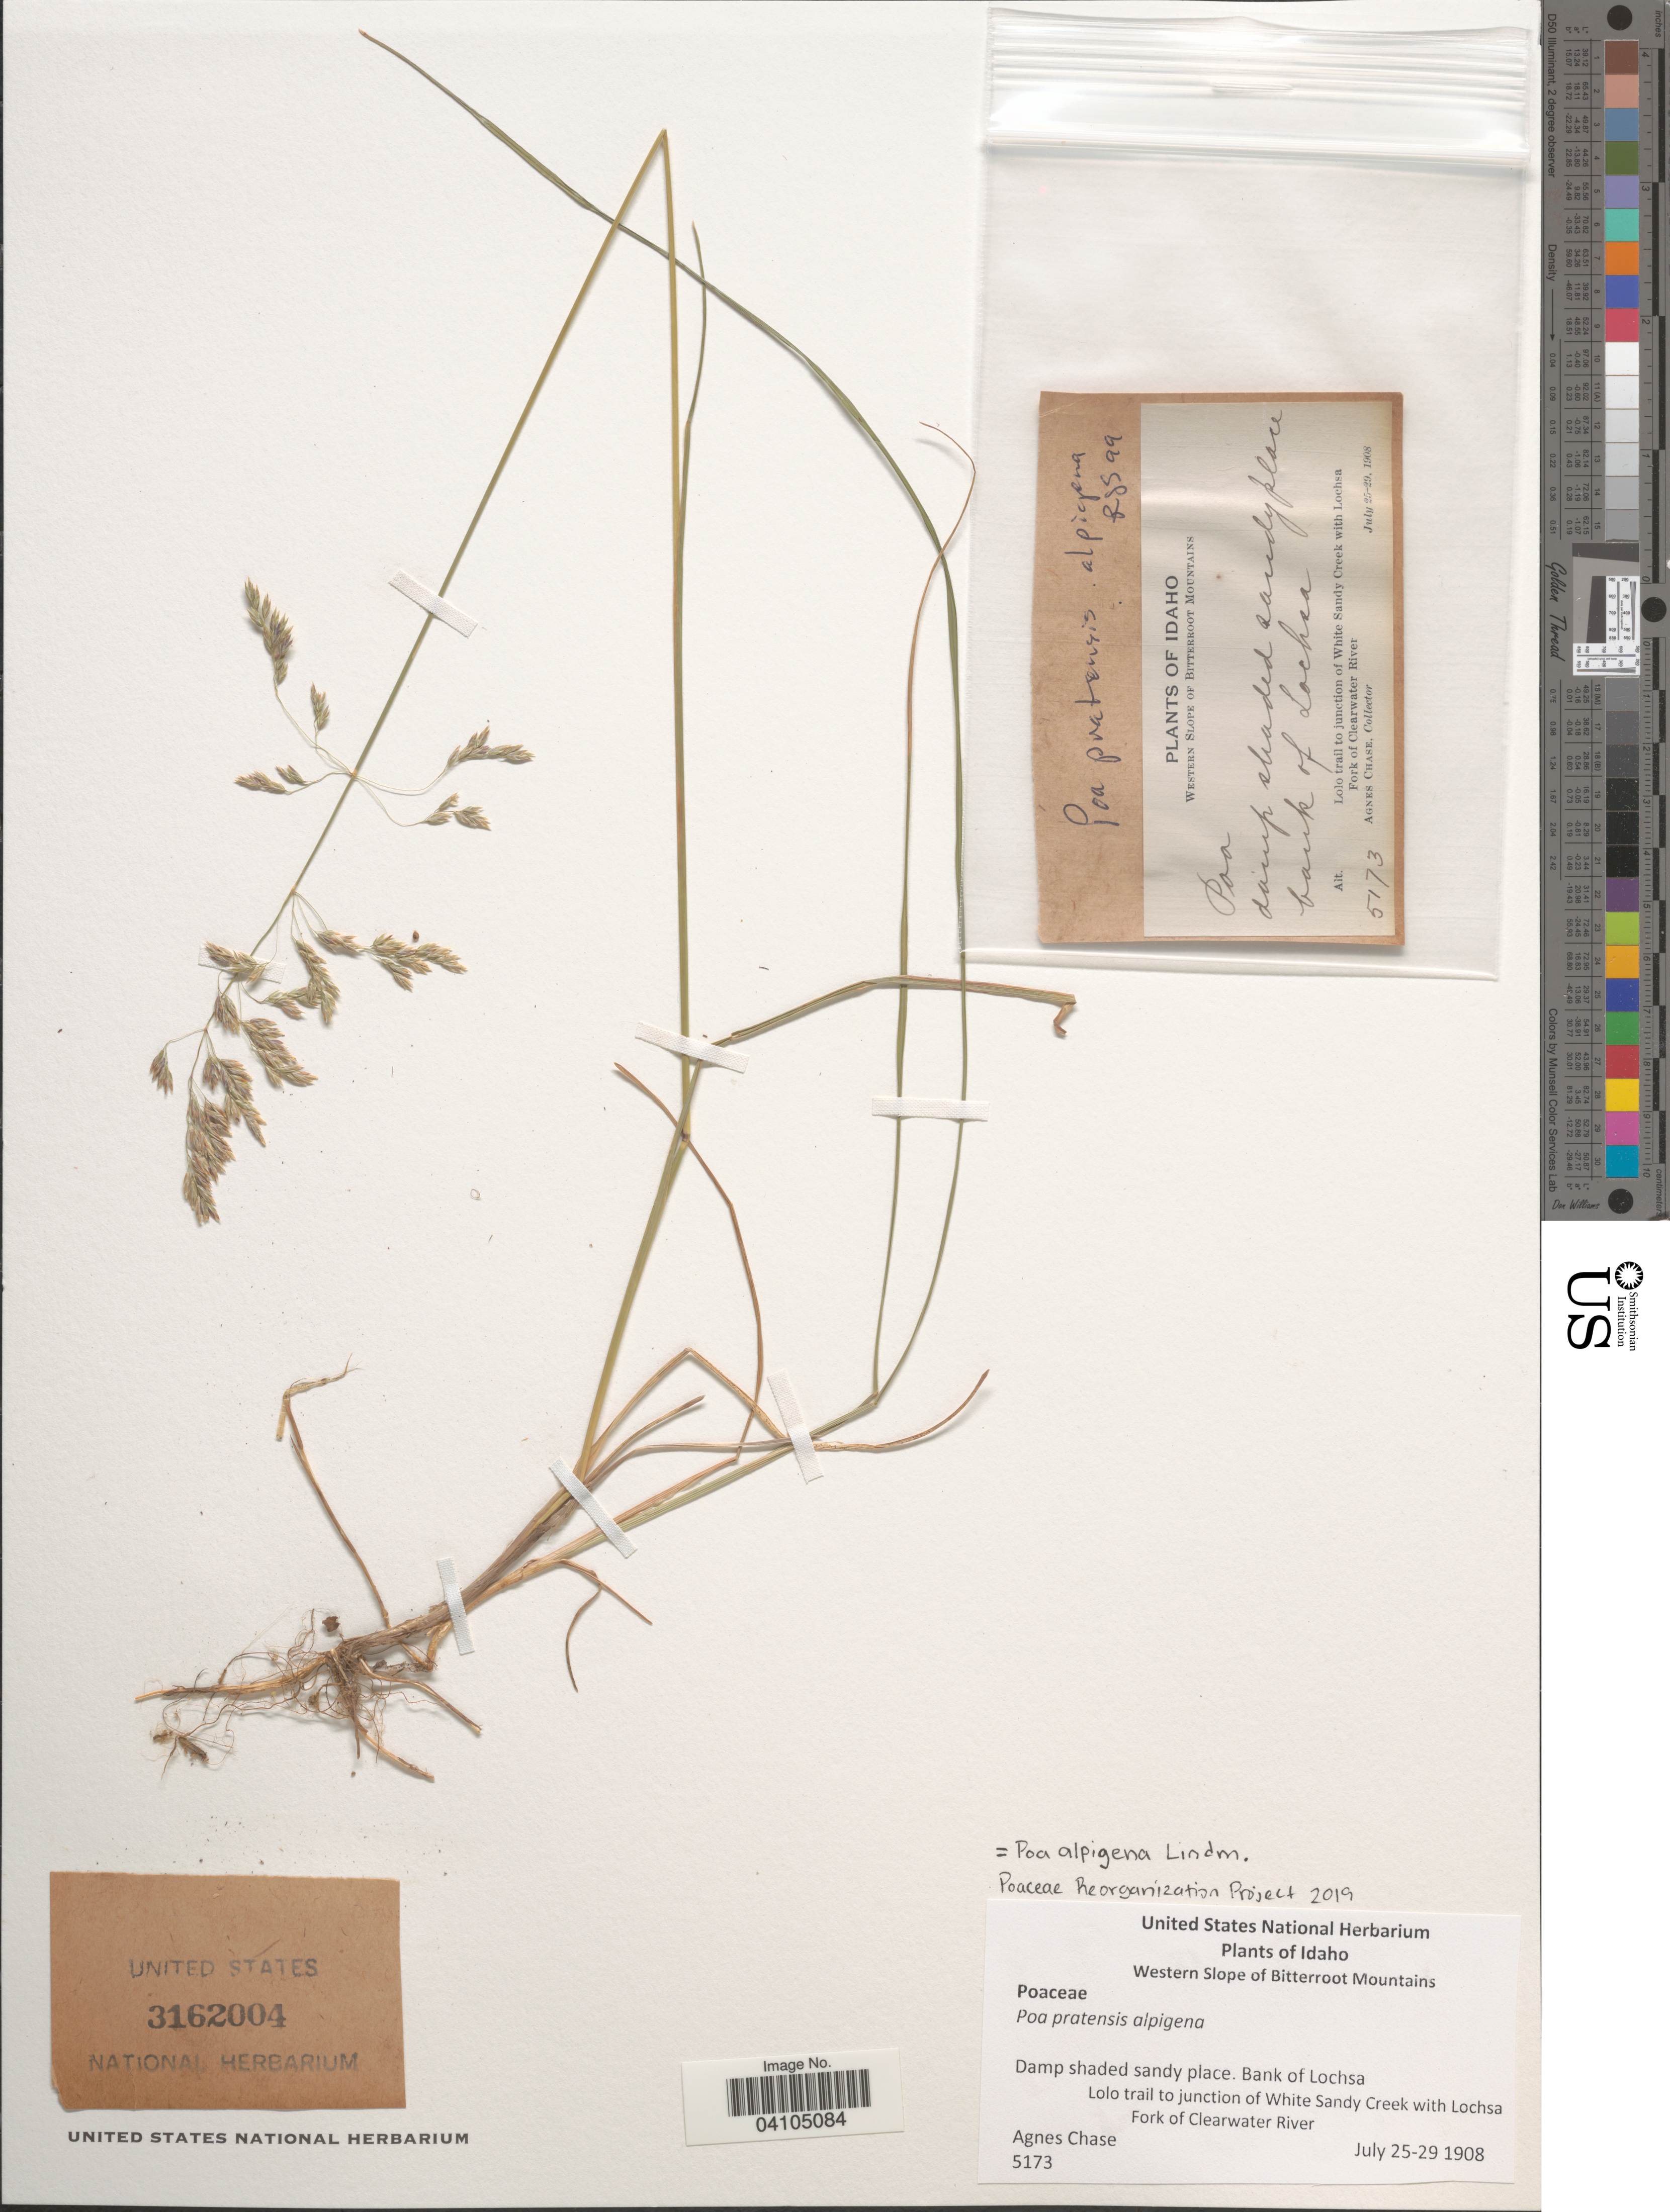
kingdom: Plantae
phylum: Tracheophyta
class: Liliopsida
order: Poales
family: Poaceae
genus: Poa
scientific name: Poa alpigena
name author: (Fr.) Lindm.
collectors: A. Chase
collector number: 5173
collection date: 1908-07-25/1908-07-29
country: United States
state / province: Idaho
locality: Western Slope of Bitterroot Mountains. Damp shaded sandy place. Bank of Lochsa Lolo trail to junction of White Sandy Creek with Lochsa Fork of Clearwater River.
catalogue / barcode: US 3162004